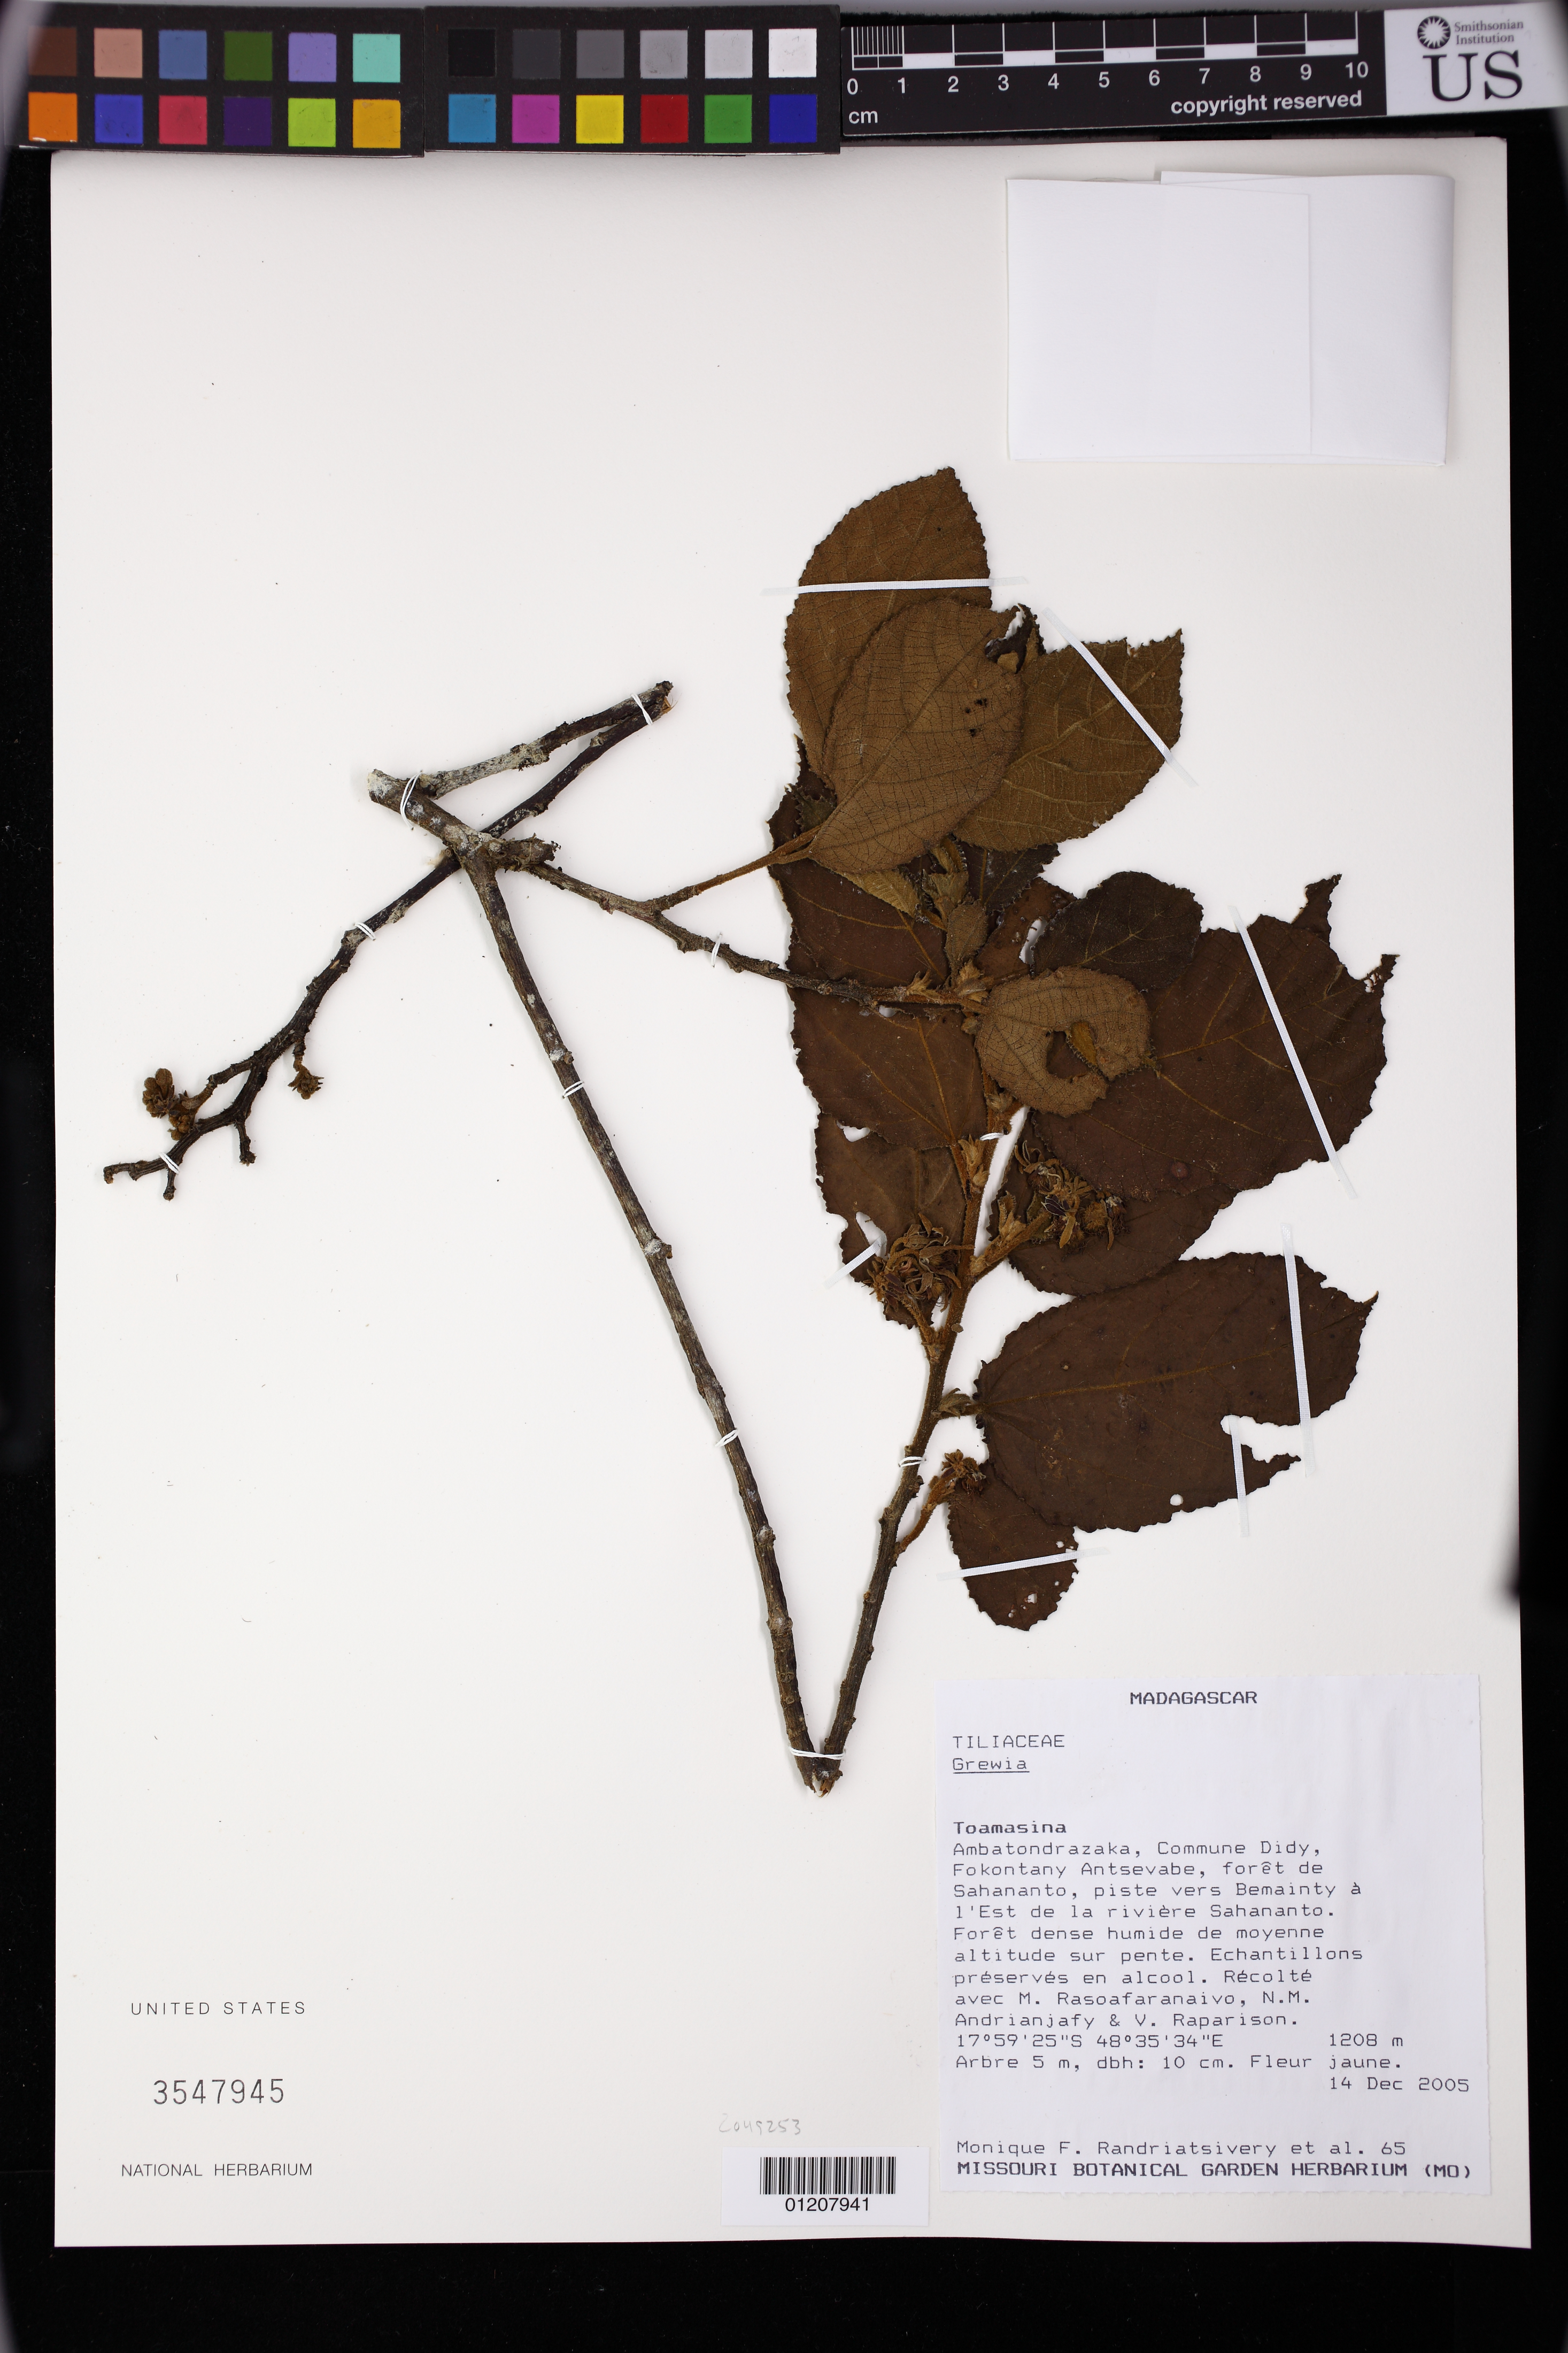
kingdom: Plantae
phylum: Tracheophyta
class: Magnoliopsida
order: Malvales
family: Malvaceae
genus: Grewia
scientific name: Grewia aprina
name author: Capuron & Mabb. ex Phillipson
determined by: Jourdain-Fievet, L.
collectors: M. F. Randriatsivery, M. Rasoafaranaivo, N. M. Andrianjafy & V. Raparison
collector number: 65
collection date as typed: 14 Dec 2005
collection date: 2005-12-14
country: Madagascar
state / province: Alaotra Mangoro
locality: Toamasina: Ambatondrazaka, Commune Didy, Fokontany Antsevabe, foret de Sahananto, piste vers Bemainty a l'Est de la riviere Sahananto.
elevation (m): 1208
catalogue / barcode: US 3547945